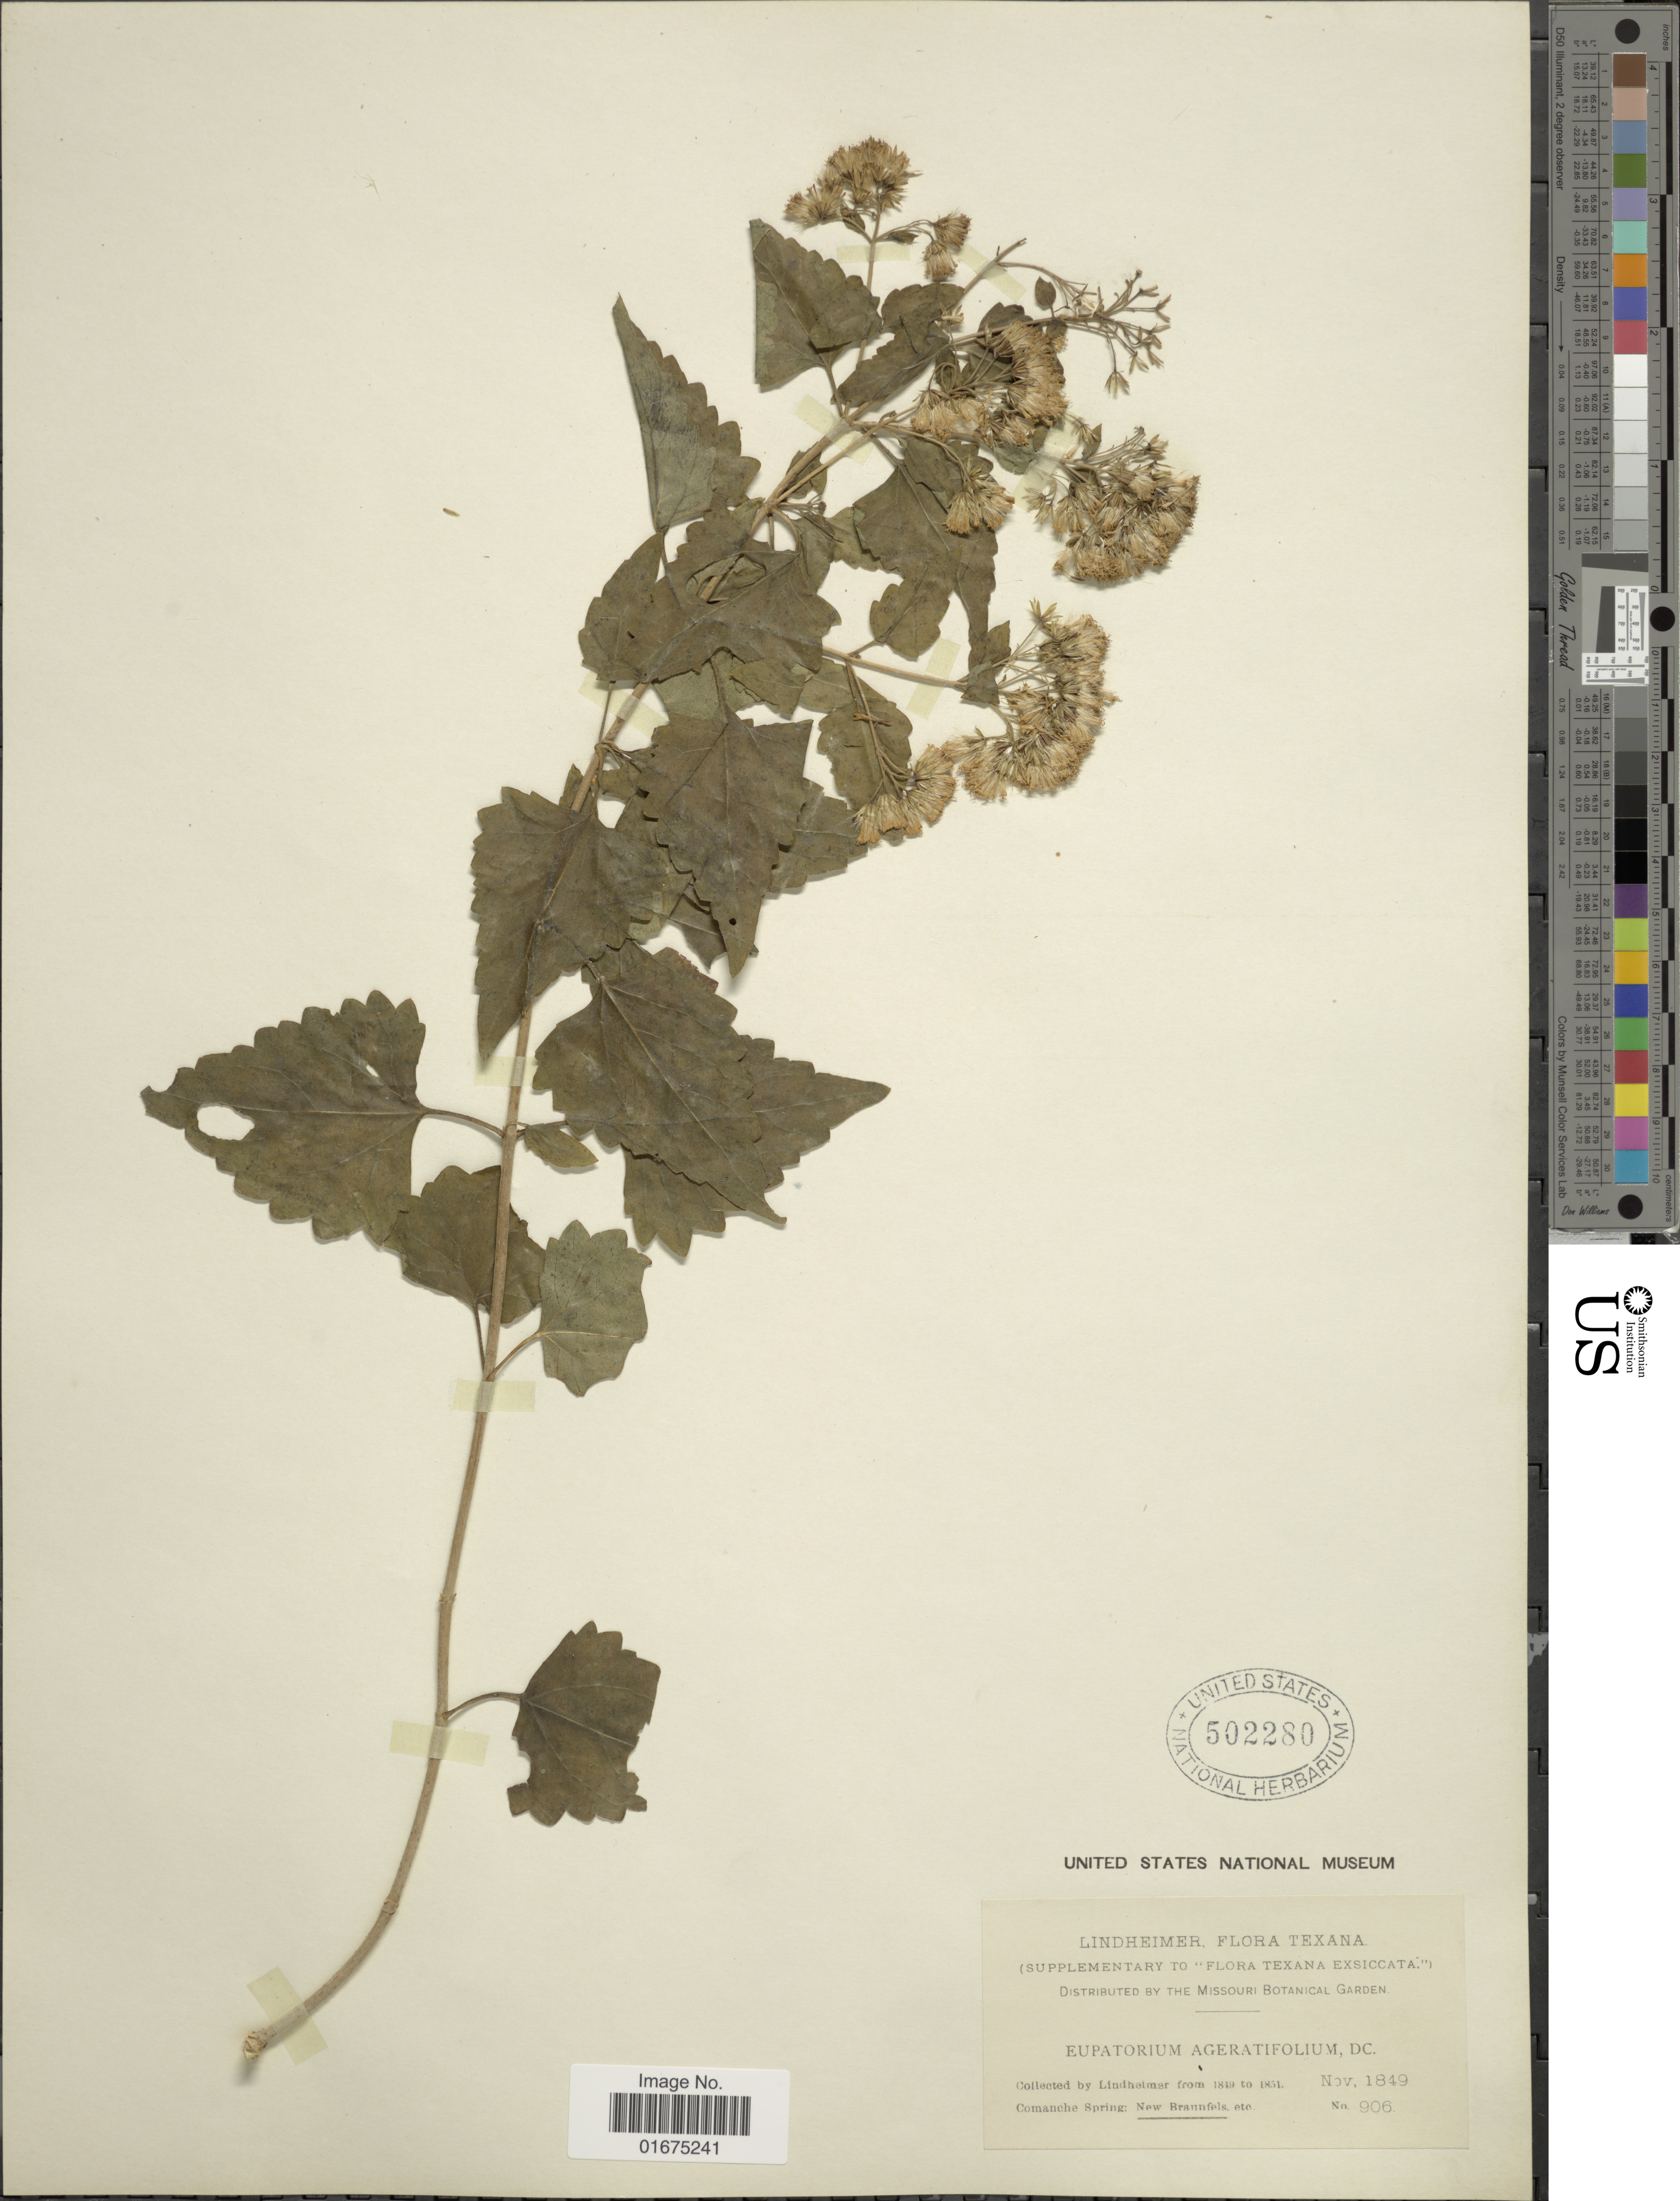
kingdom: Plantae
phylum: Tracheophyta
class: Magnoliopsida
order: Asterales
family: Asteraceae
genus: Ageratina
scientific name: Ageratina havanensis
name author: (Kunth) R.M. King & H. Rob.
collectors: -. Lindheimer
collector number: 906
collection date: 1849-11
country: United States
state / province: Texas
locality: Comanche Spring: New Braunfels, etc.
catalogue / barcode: US 502280